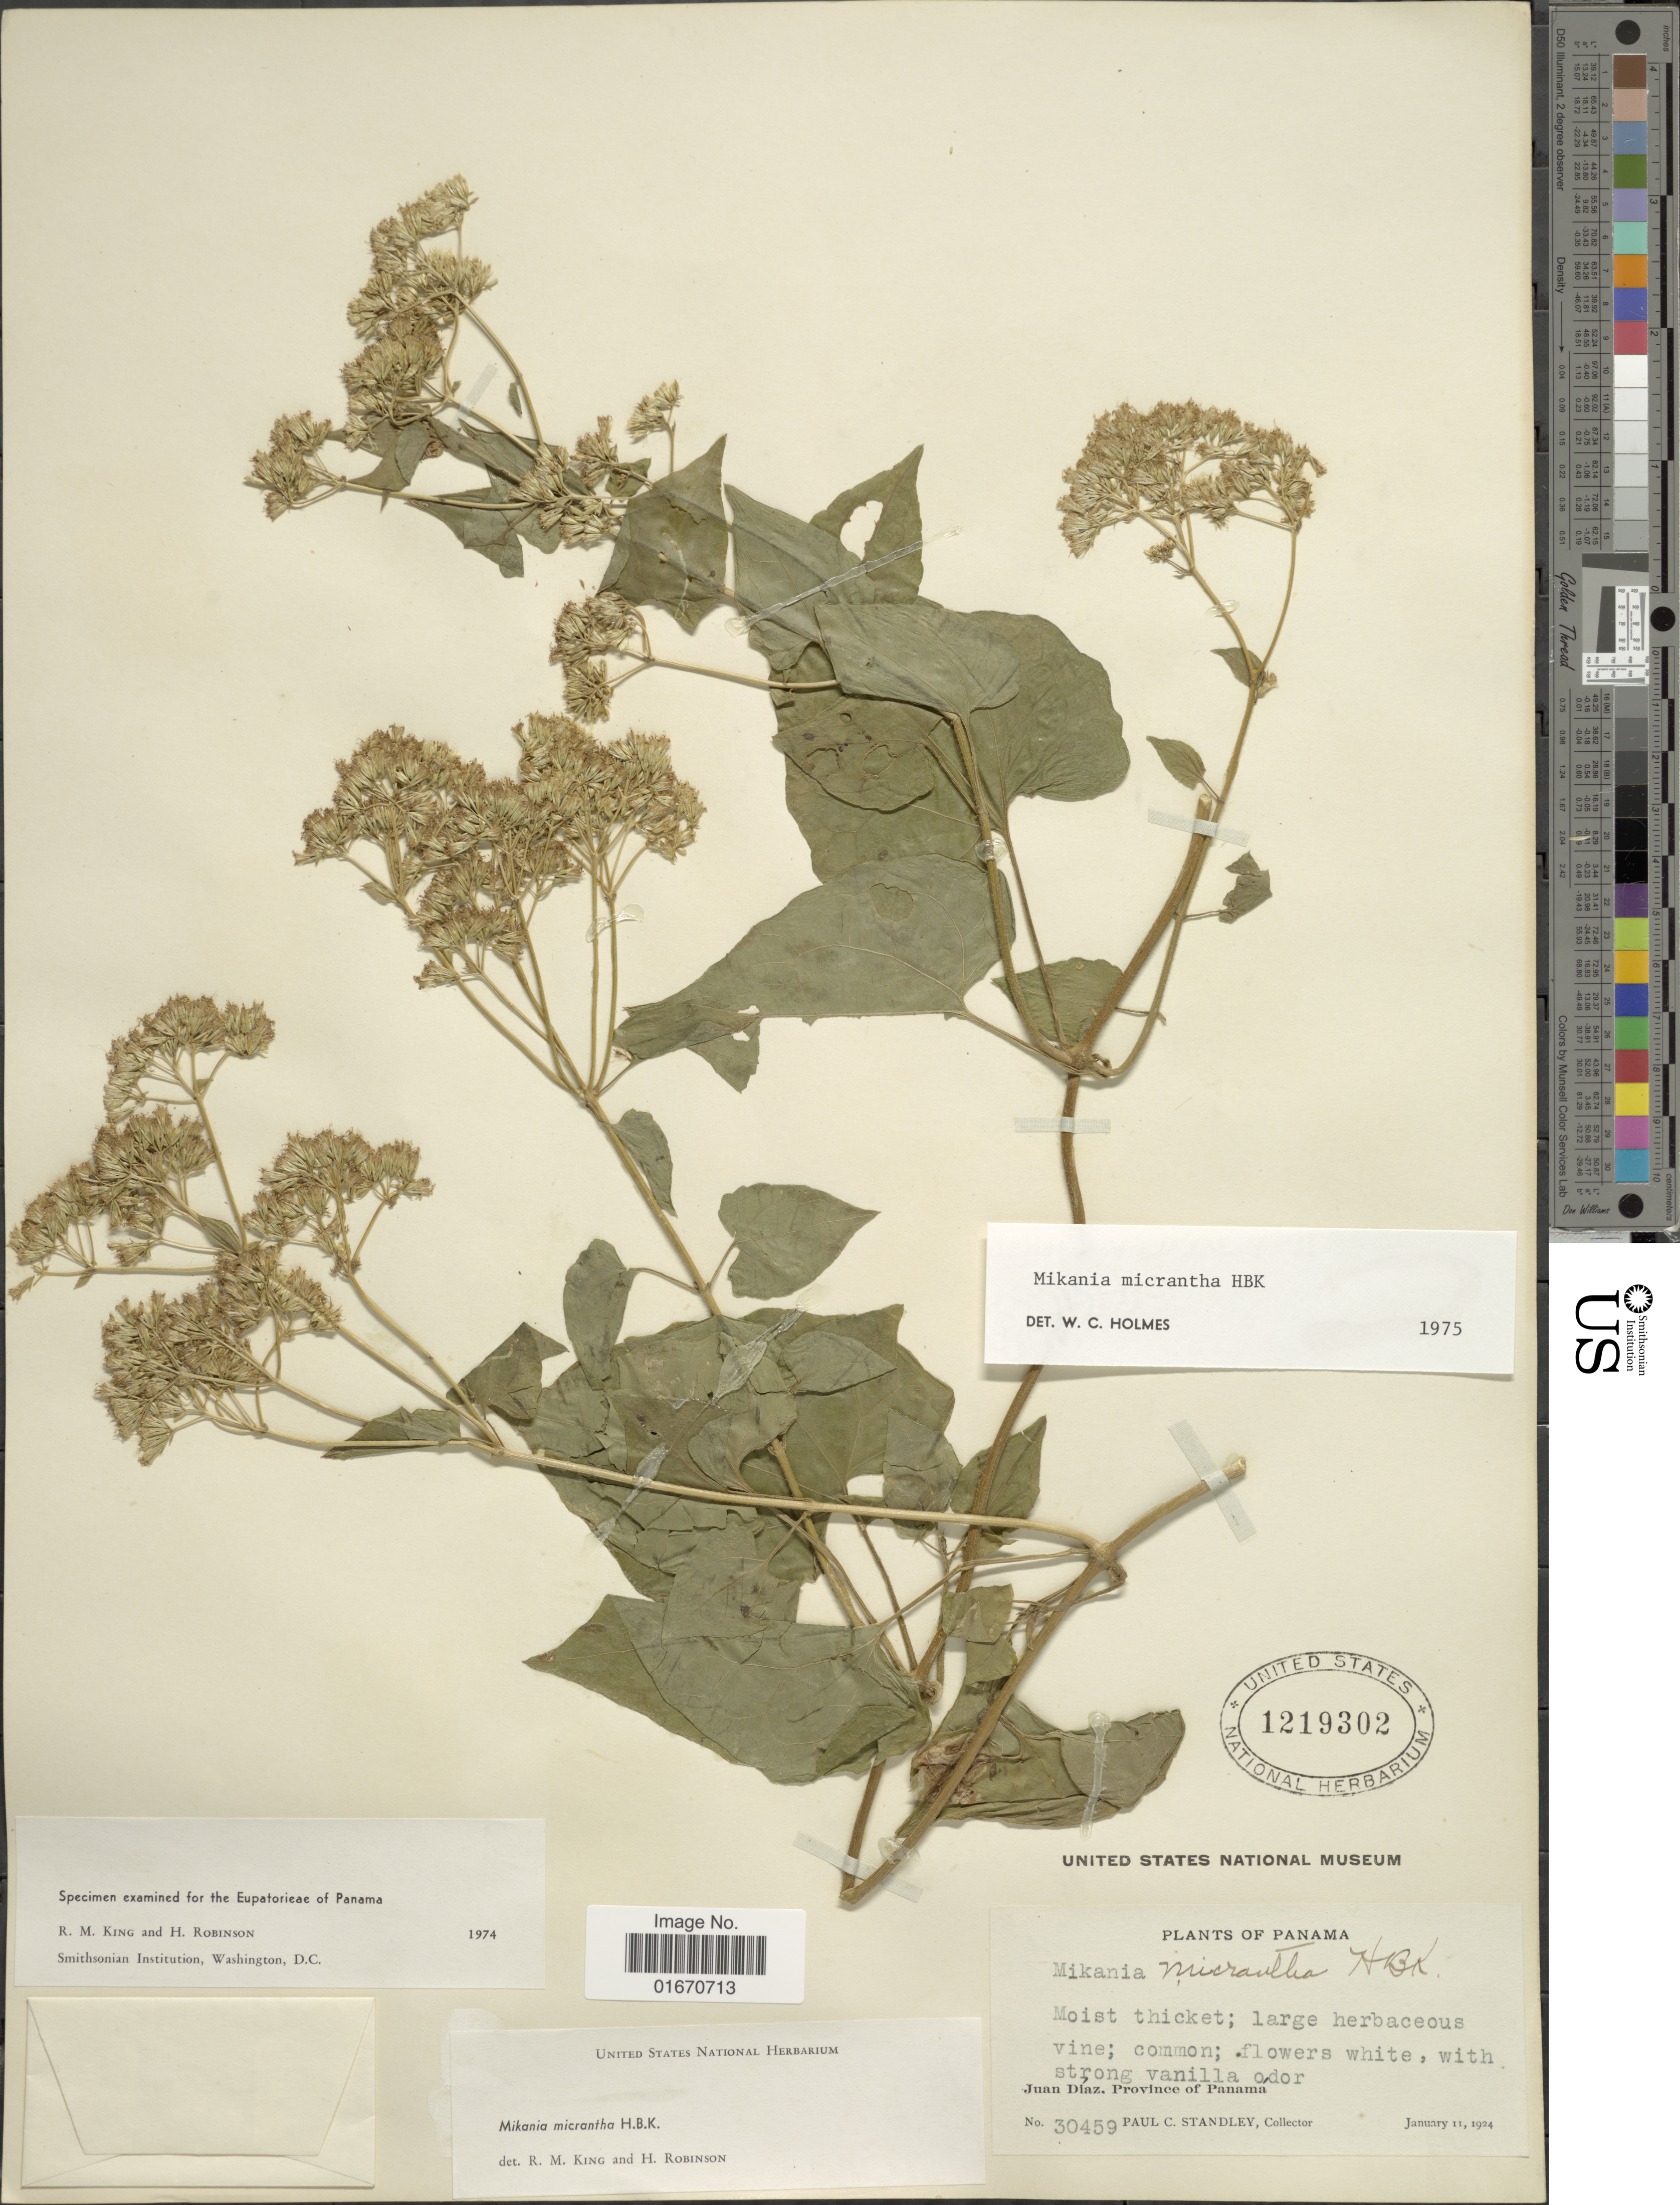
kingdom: Plantae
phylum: Tracheophyta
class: Magnoliopsida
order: Asterales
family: Asteraceae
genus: Mikania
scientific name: Mikania micrantha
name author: Kunth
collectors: P. C. Standley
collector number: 30459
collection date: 1924-01-11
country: Panama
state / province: Panamá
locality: Juan Diaz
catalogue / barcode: US 1219302